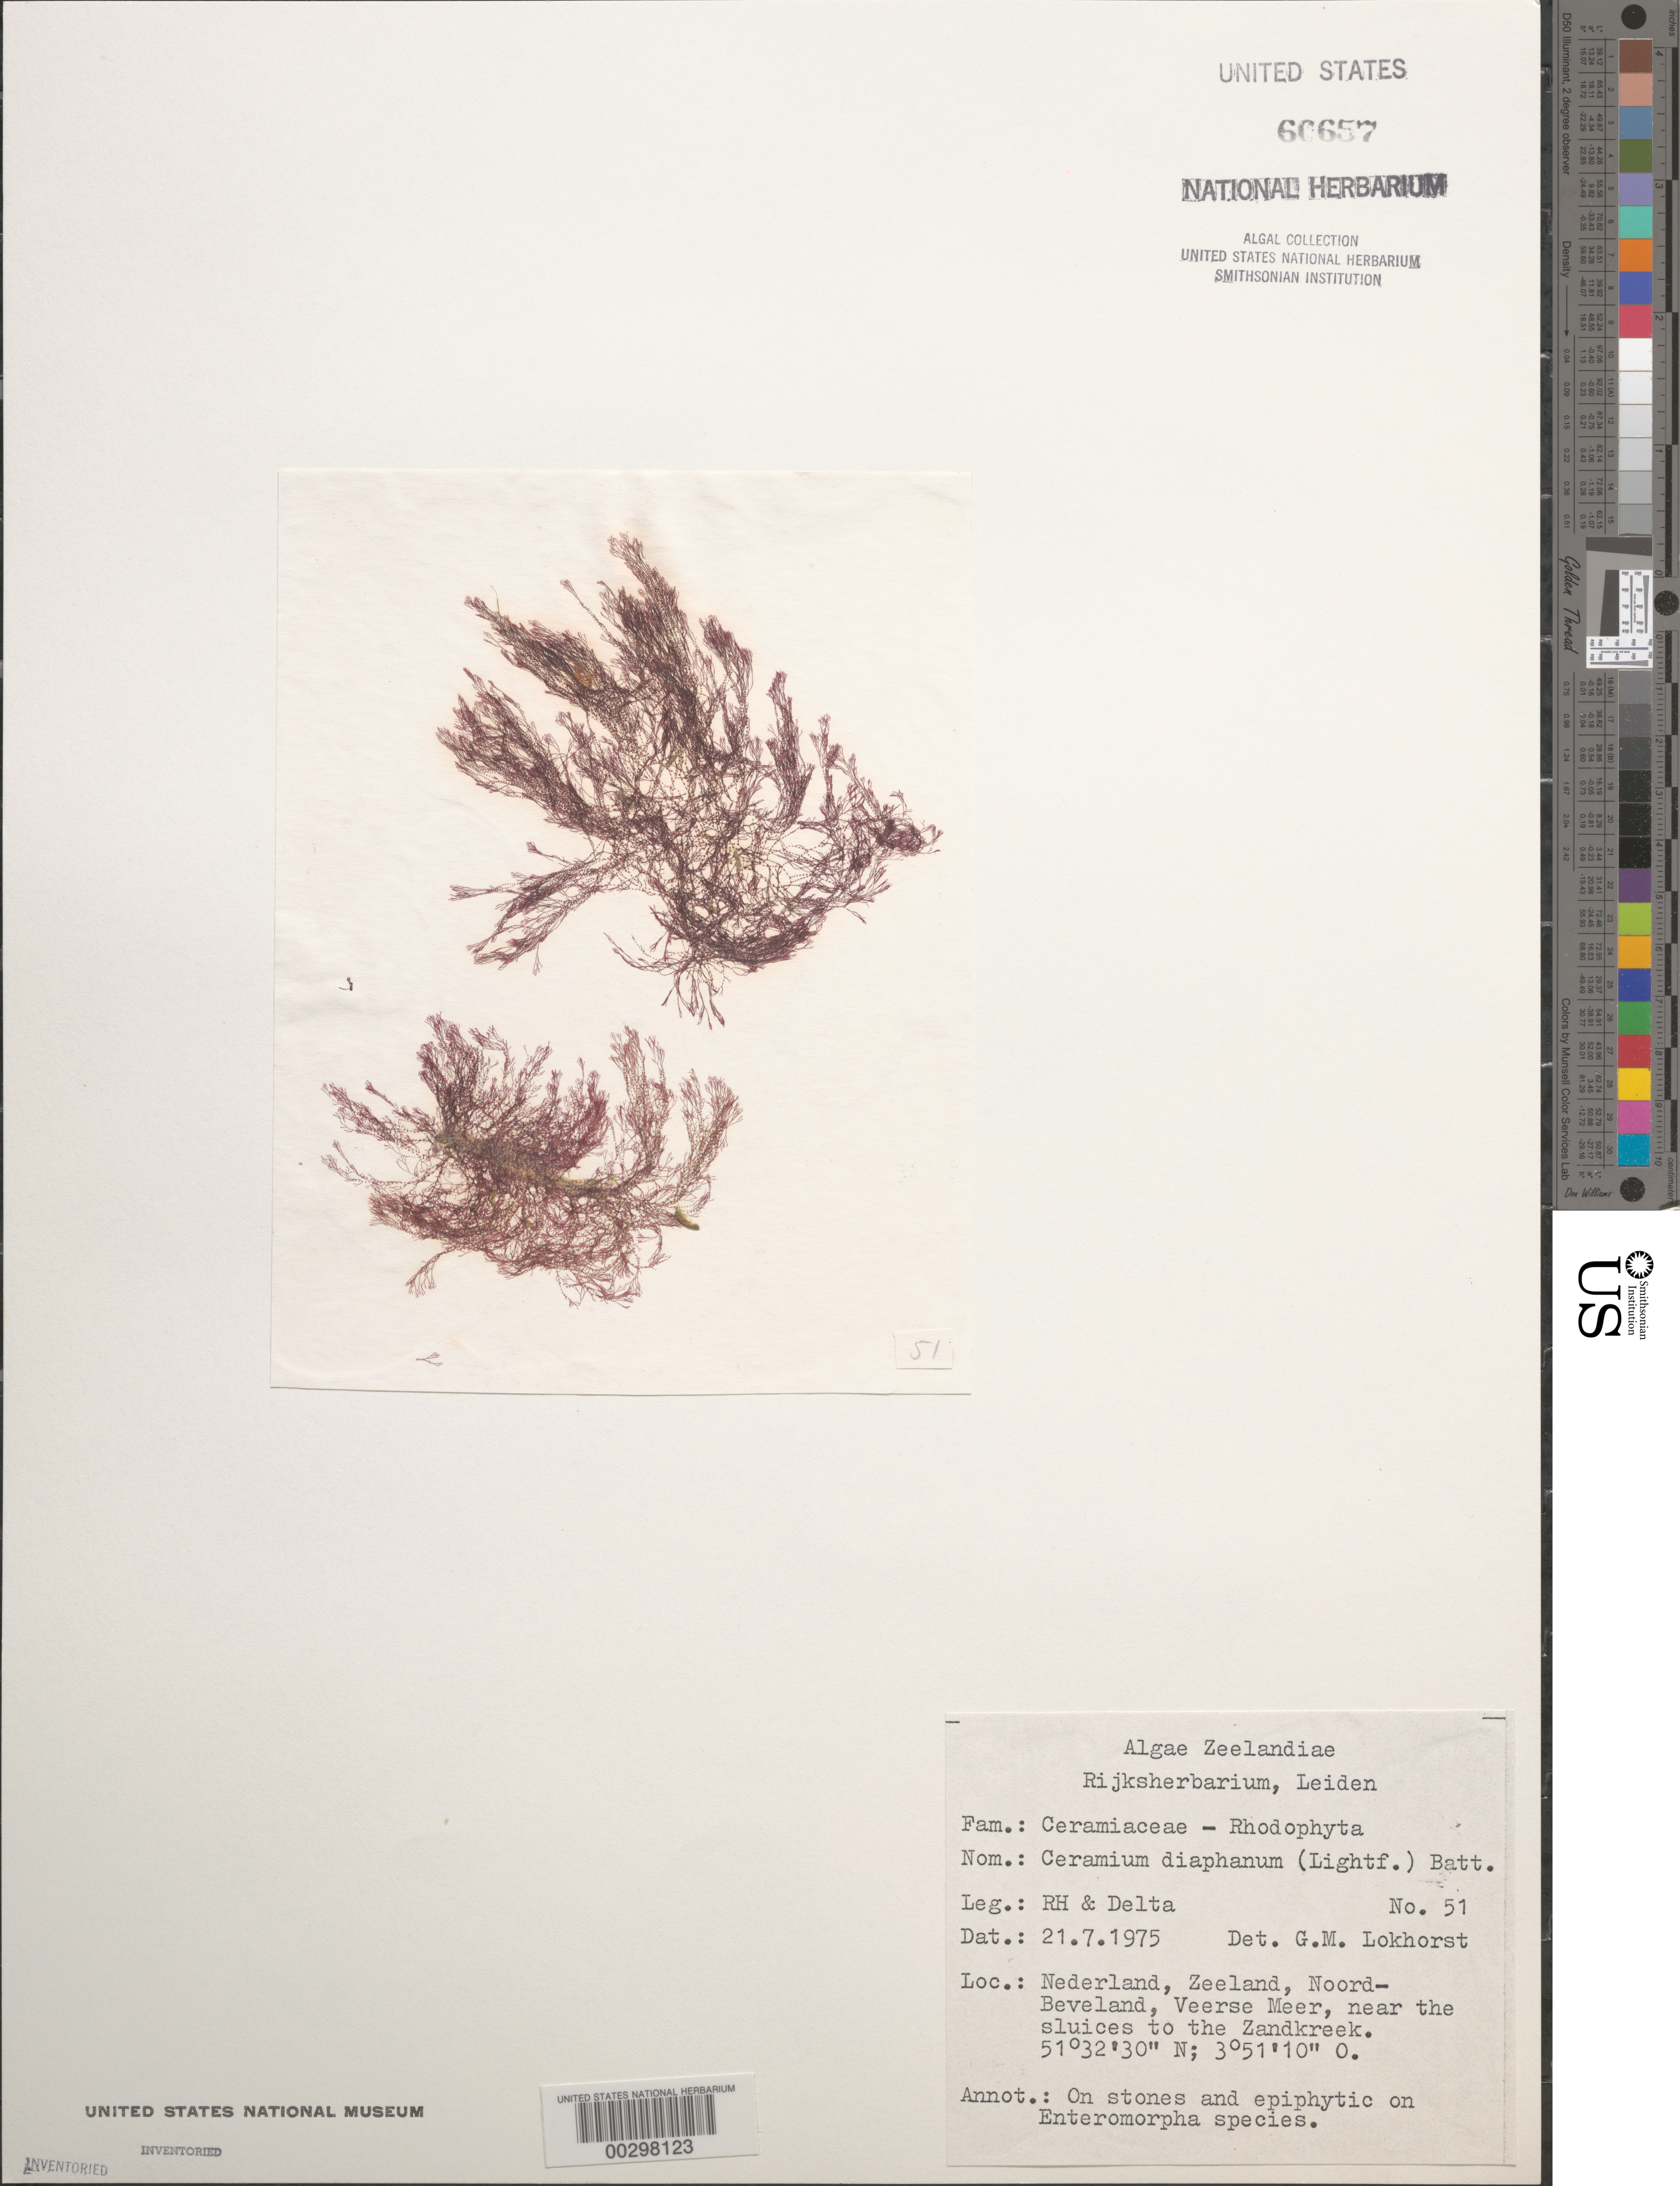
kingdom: Plantae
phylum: Rhodophyta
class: Florideophyceae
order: Ceramiales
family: Ceramiaceae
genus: Ceramium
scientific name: Ceramium diaphanum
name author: (Lightf.) Roth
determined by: Lokhorst, G. M.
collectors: R.H. & Delta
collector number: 51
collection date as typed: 21 Jul 1973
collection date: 1973-07-21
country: Netherlands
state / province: Zeeland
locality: Noord-beveland, veerse meer, near sluices to zandkreek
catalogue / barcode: US 60657